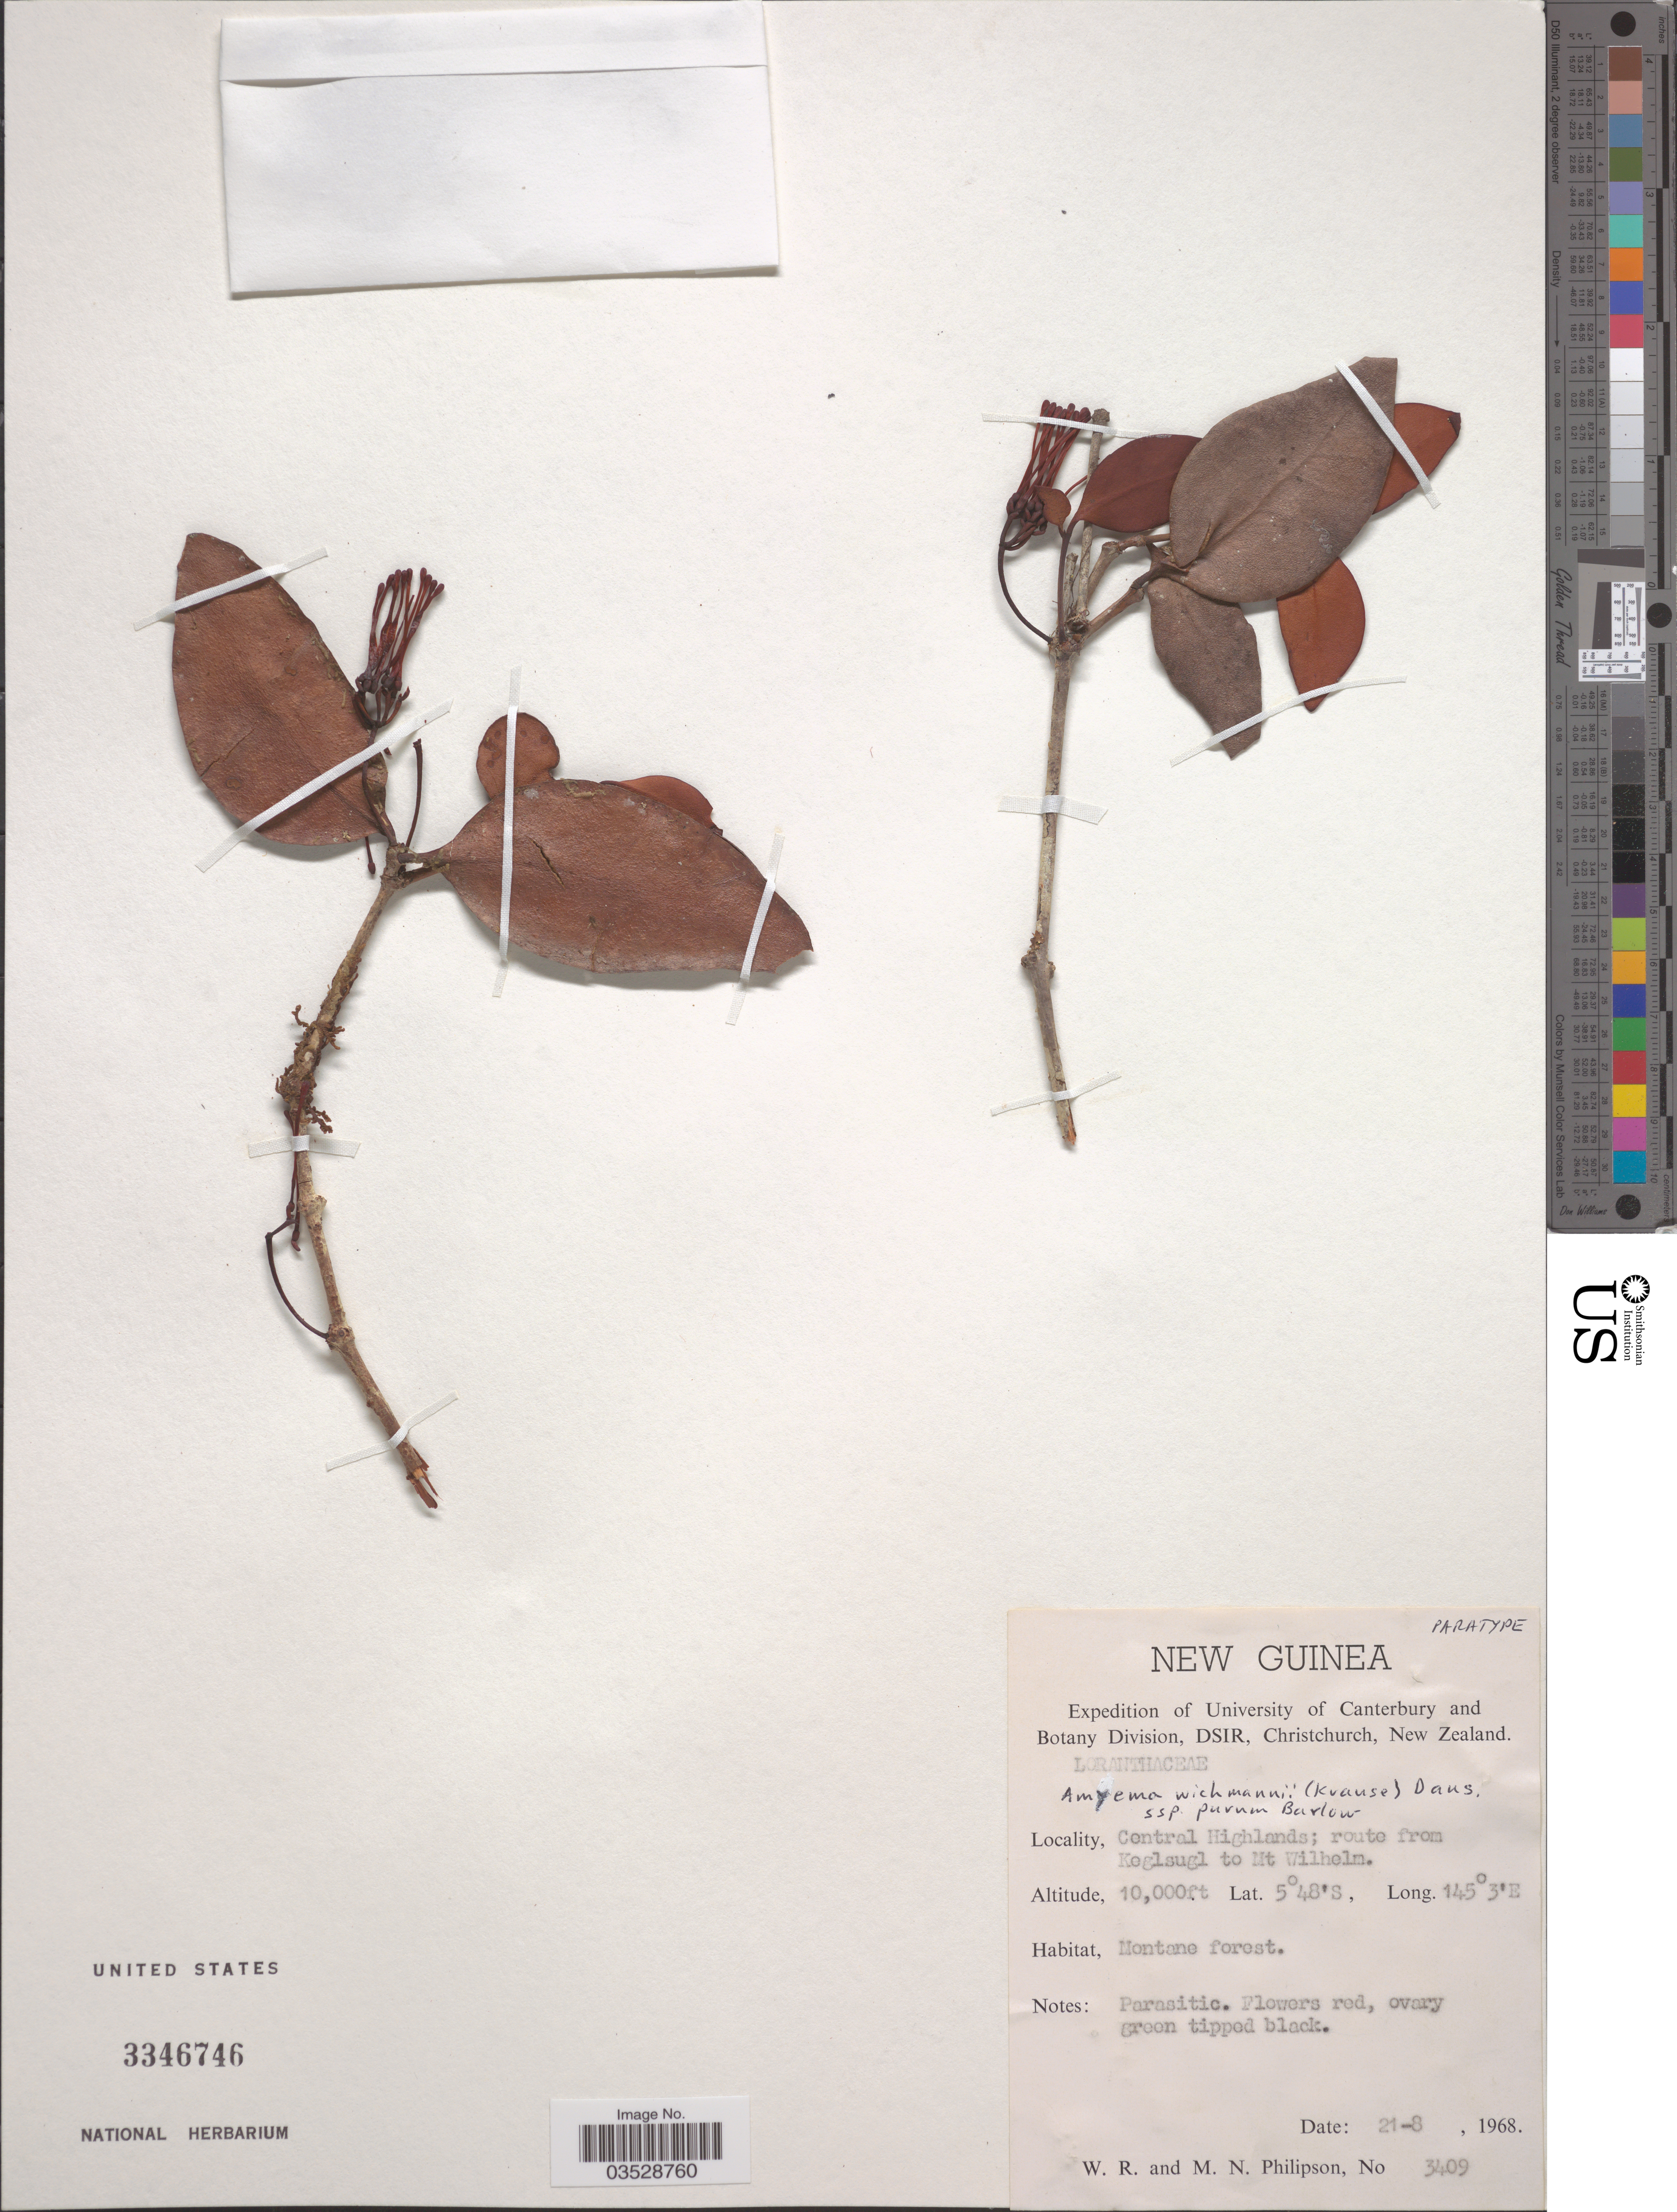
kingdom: Plantae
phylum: Tracheophyta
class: Magnoliopsida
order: Santalales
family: Loranthaceae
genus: Amyema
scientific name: Amyema wichmannii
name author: (K. Krause) Danser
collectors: W. R. Philipson & M. Philipson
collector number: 3409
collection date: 1968-08-21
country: Papua New Guinea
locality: New Guinea. Central Highlands; route from Keglsugl to Mt Wilhelm.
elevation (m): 3048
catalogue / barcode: US 3346746